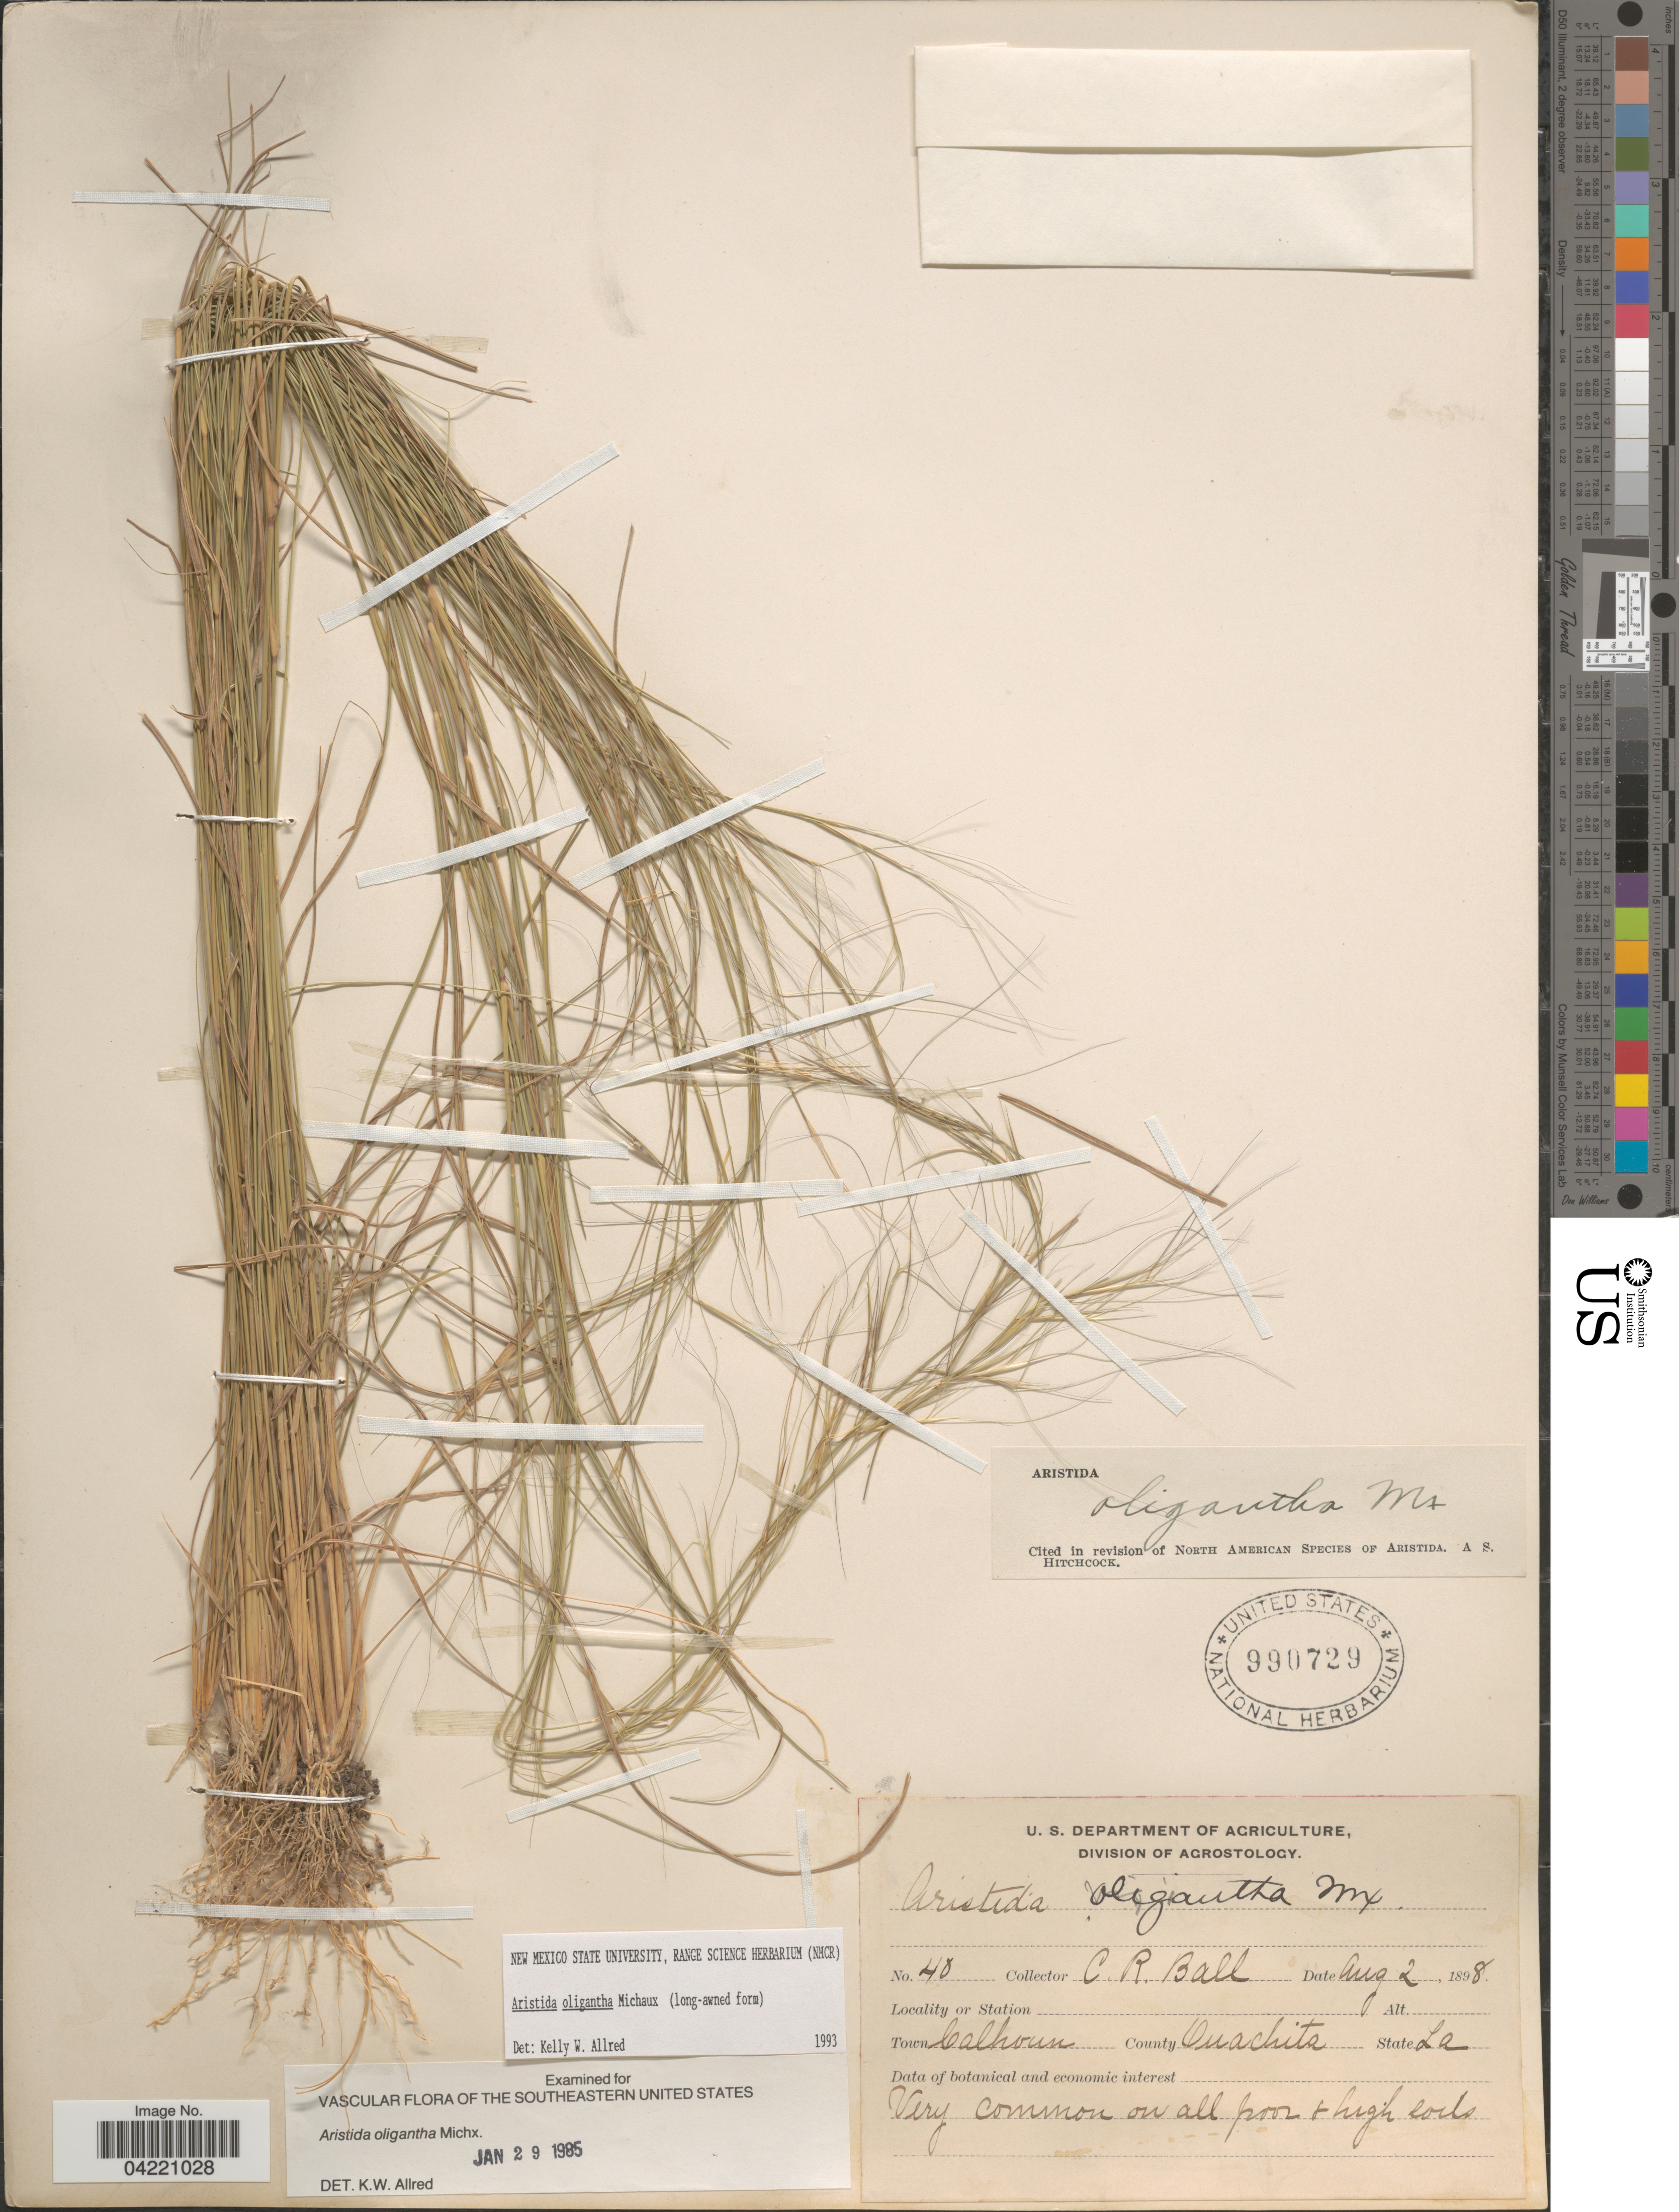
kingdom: Plantae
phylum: Tracheophyta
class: Liliopsida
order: Poales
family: Poaceae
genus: Aristida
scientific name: Aristida oligantha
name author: Michx.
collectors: C. R. Ball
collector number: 40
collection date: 1898-08-02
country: United States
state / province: Louisiana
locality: Town Calhoun. County Quachita.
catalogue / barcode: US 990729